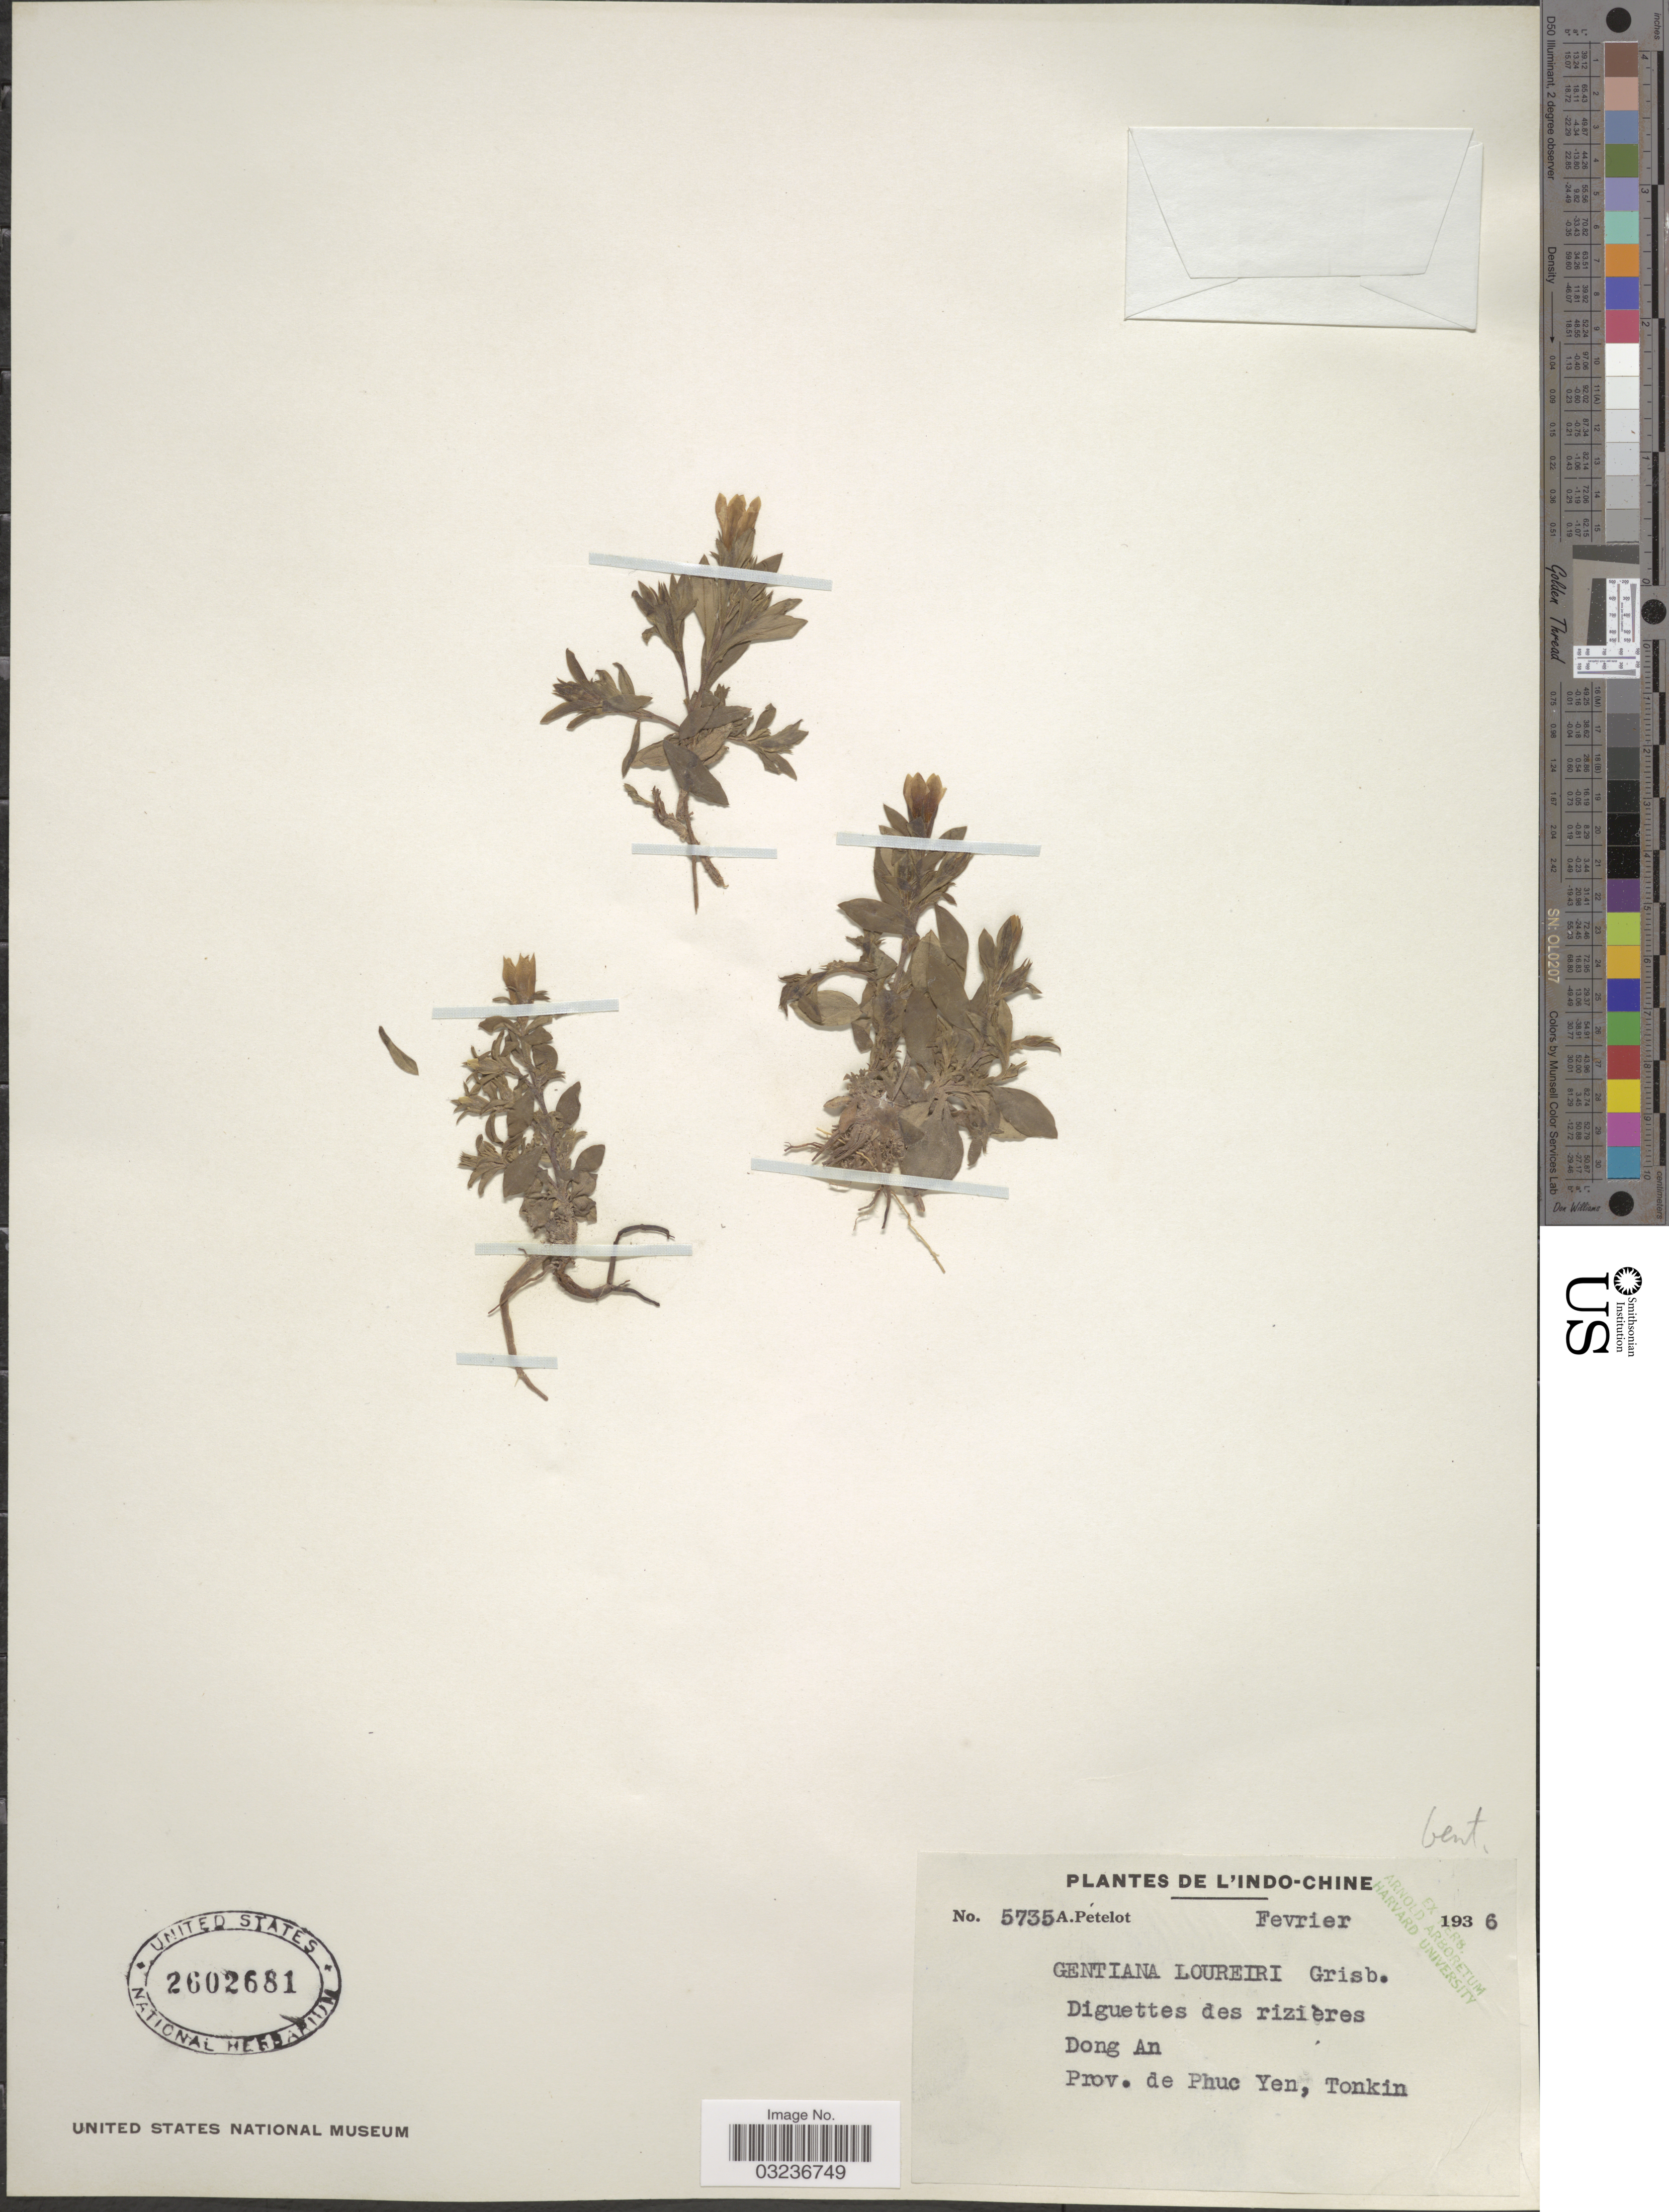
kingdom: Plantae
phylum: Tracheophyta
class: Magnoliopsida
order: Gentianales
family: Gentianaceae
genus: Gentiana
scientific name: Gentiana loureiroi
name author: (G. Don) Griseb.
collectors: A. Petelot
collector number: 5735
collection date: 1936-02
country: Vietnam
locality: De L'Indo-Chine, Diguettes des rizieres, Dong An, Prov. de Phuc Yen, Tonkin.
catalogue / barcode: US 2602681